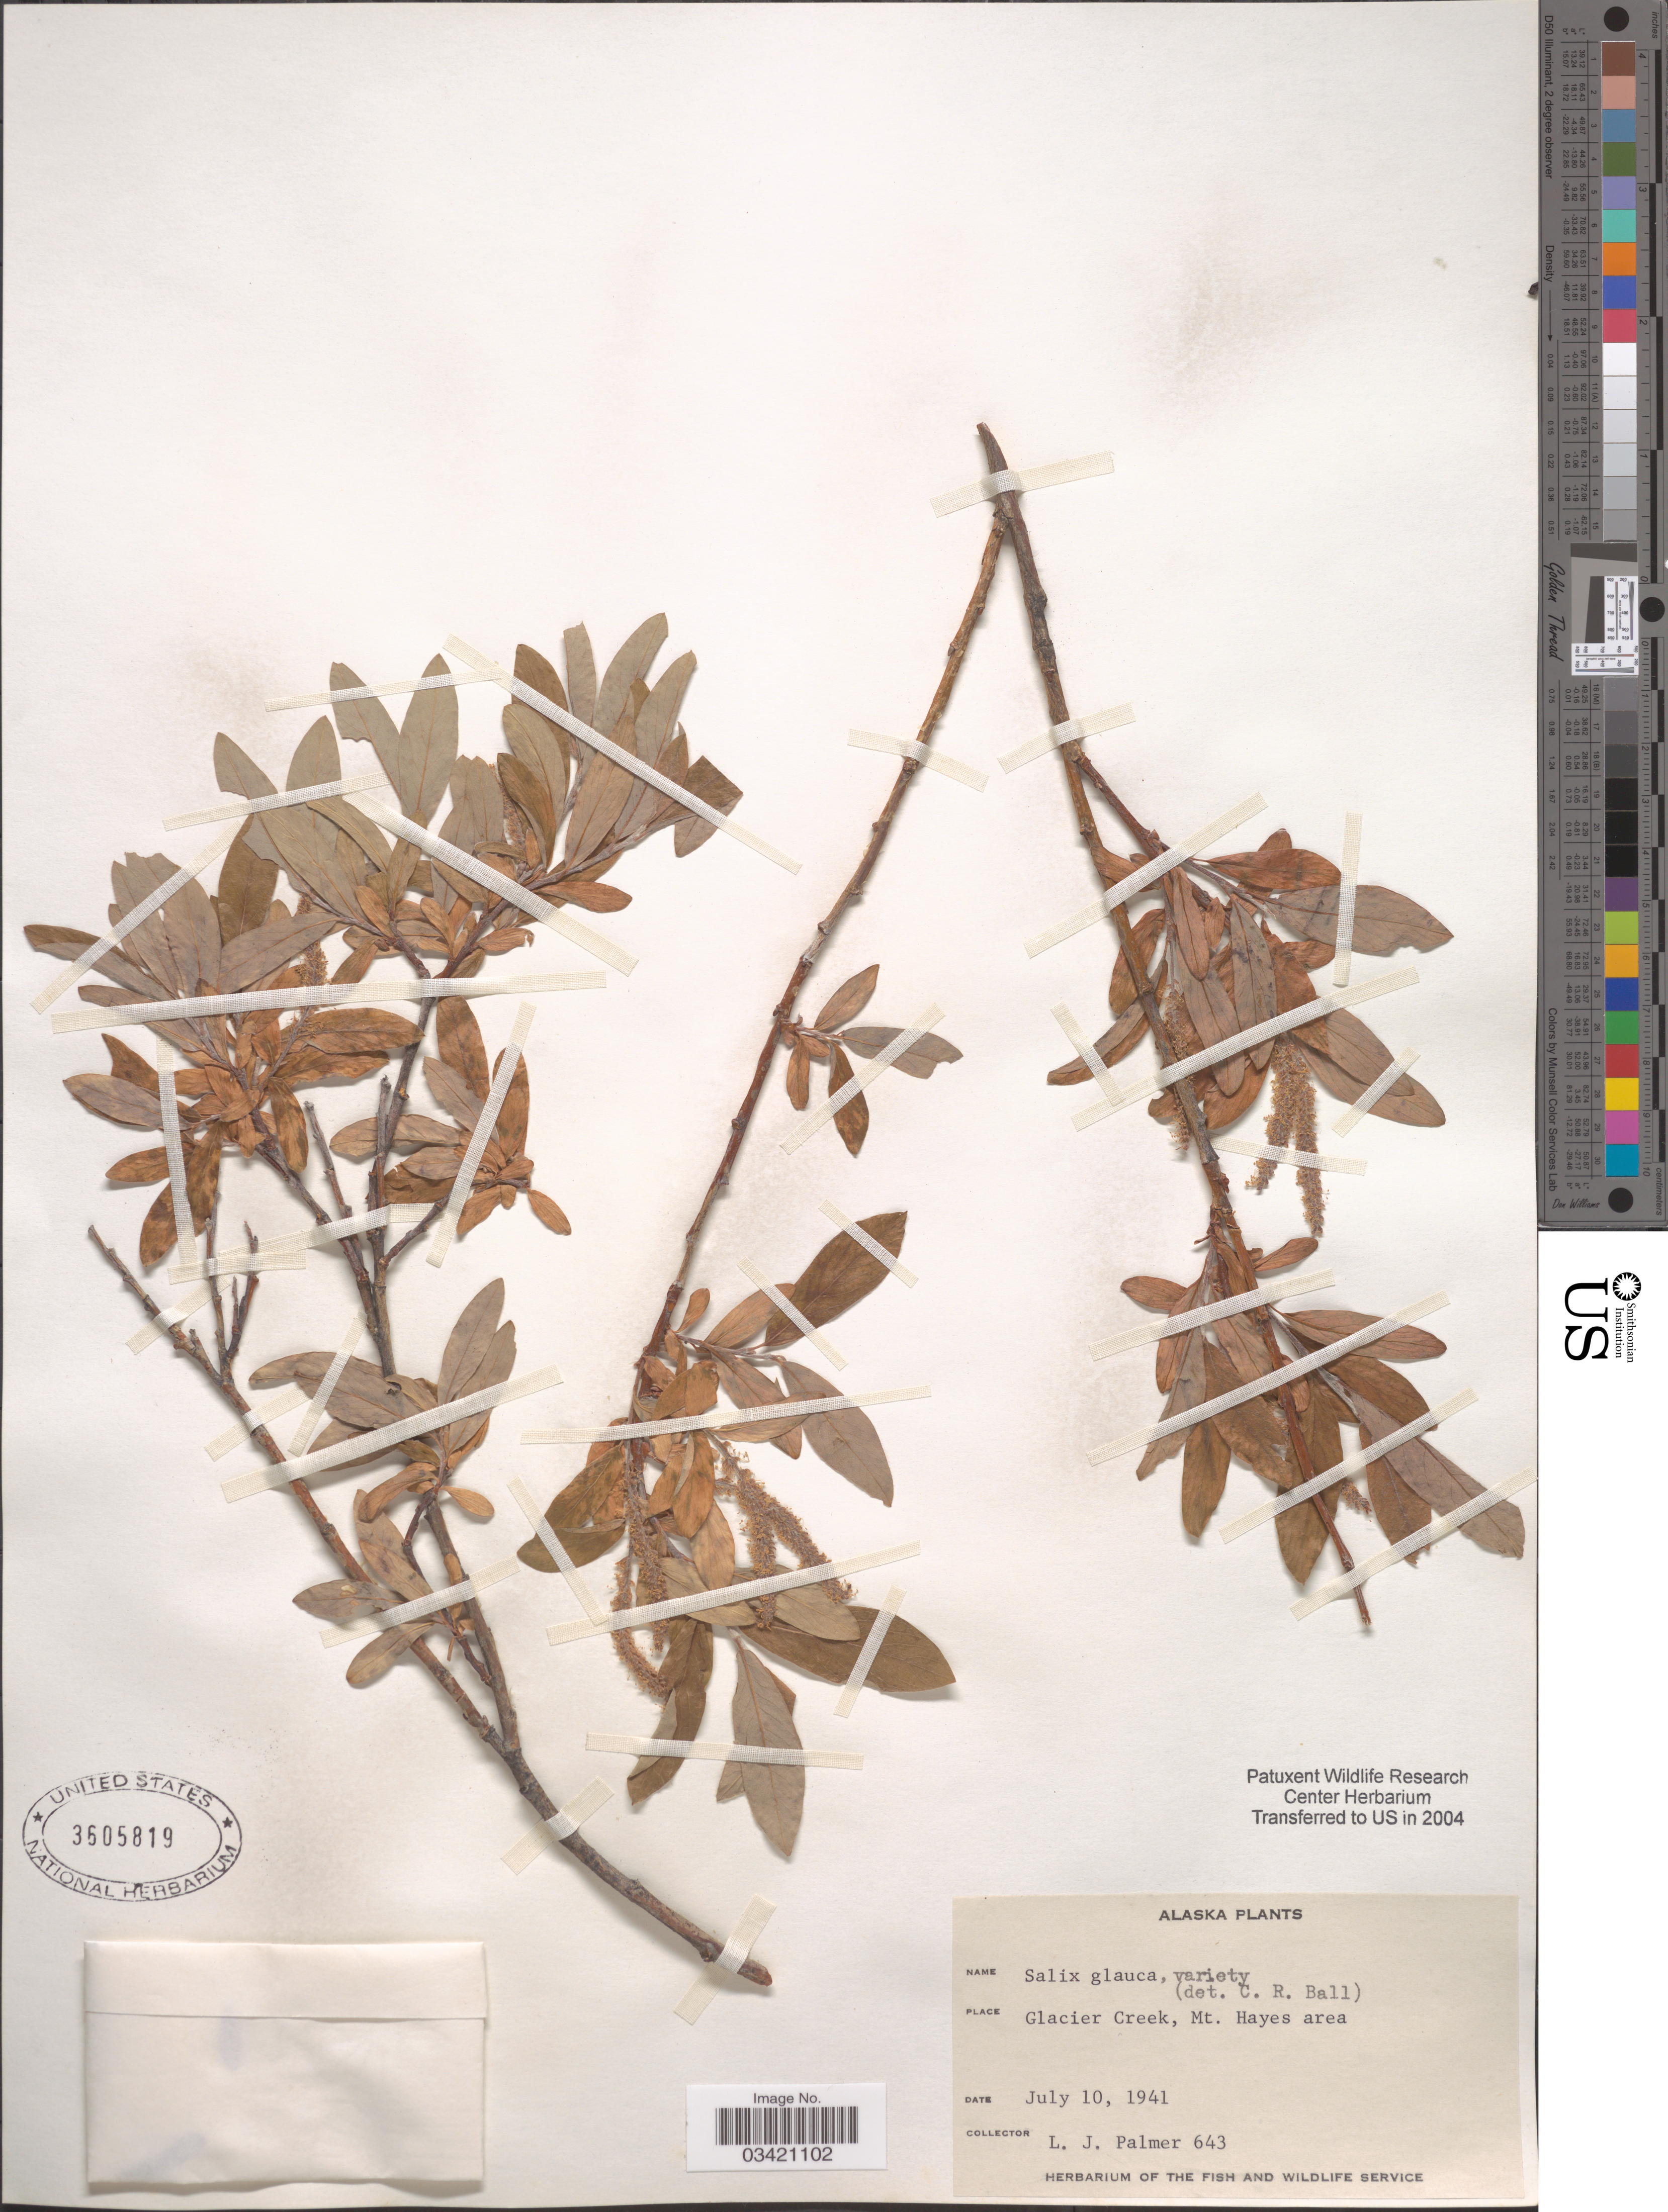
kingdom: Plantae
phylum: Tracheophyta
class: Magnoliopsida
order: Malpighiales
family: Salicaceae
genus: Salix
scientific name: Salix glauca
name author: L.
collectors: L. J. Palmer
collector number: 643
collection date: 1941-07-10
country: United States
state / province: Alaska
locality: Glacier Creek, Mt. Hayes area.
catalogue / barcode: US 3605819